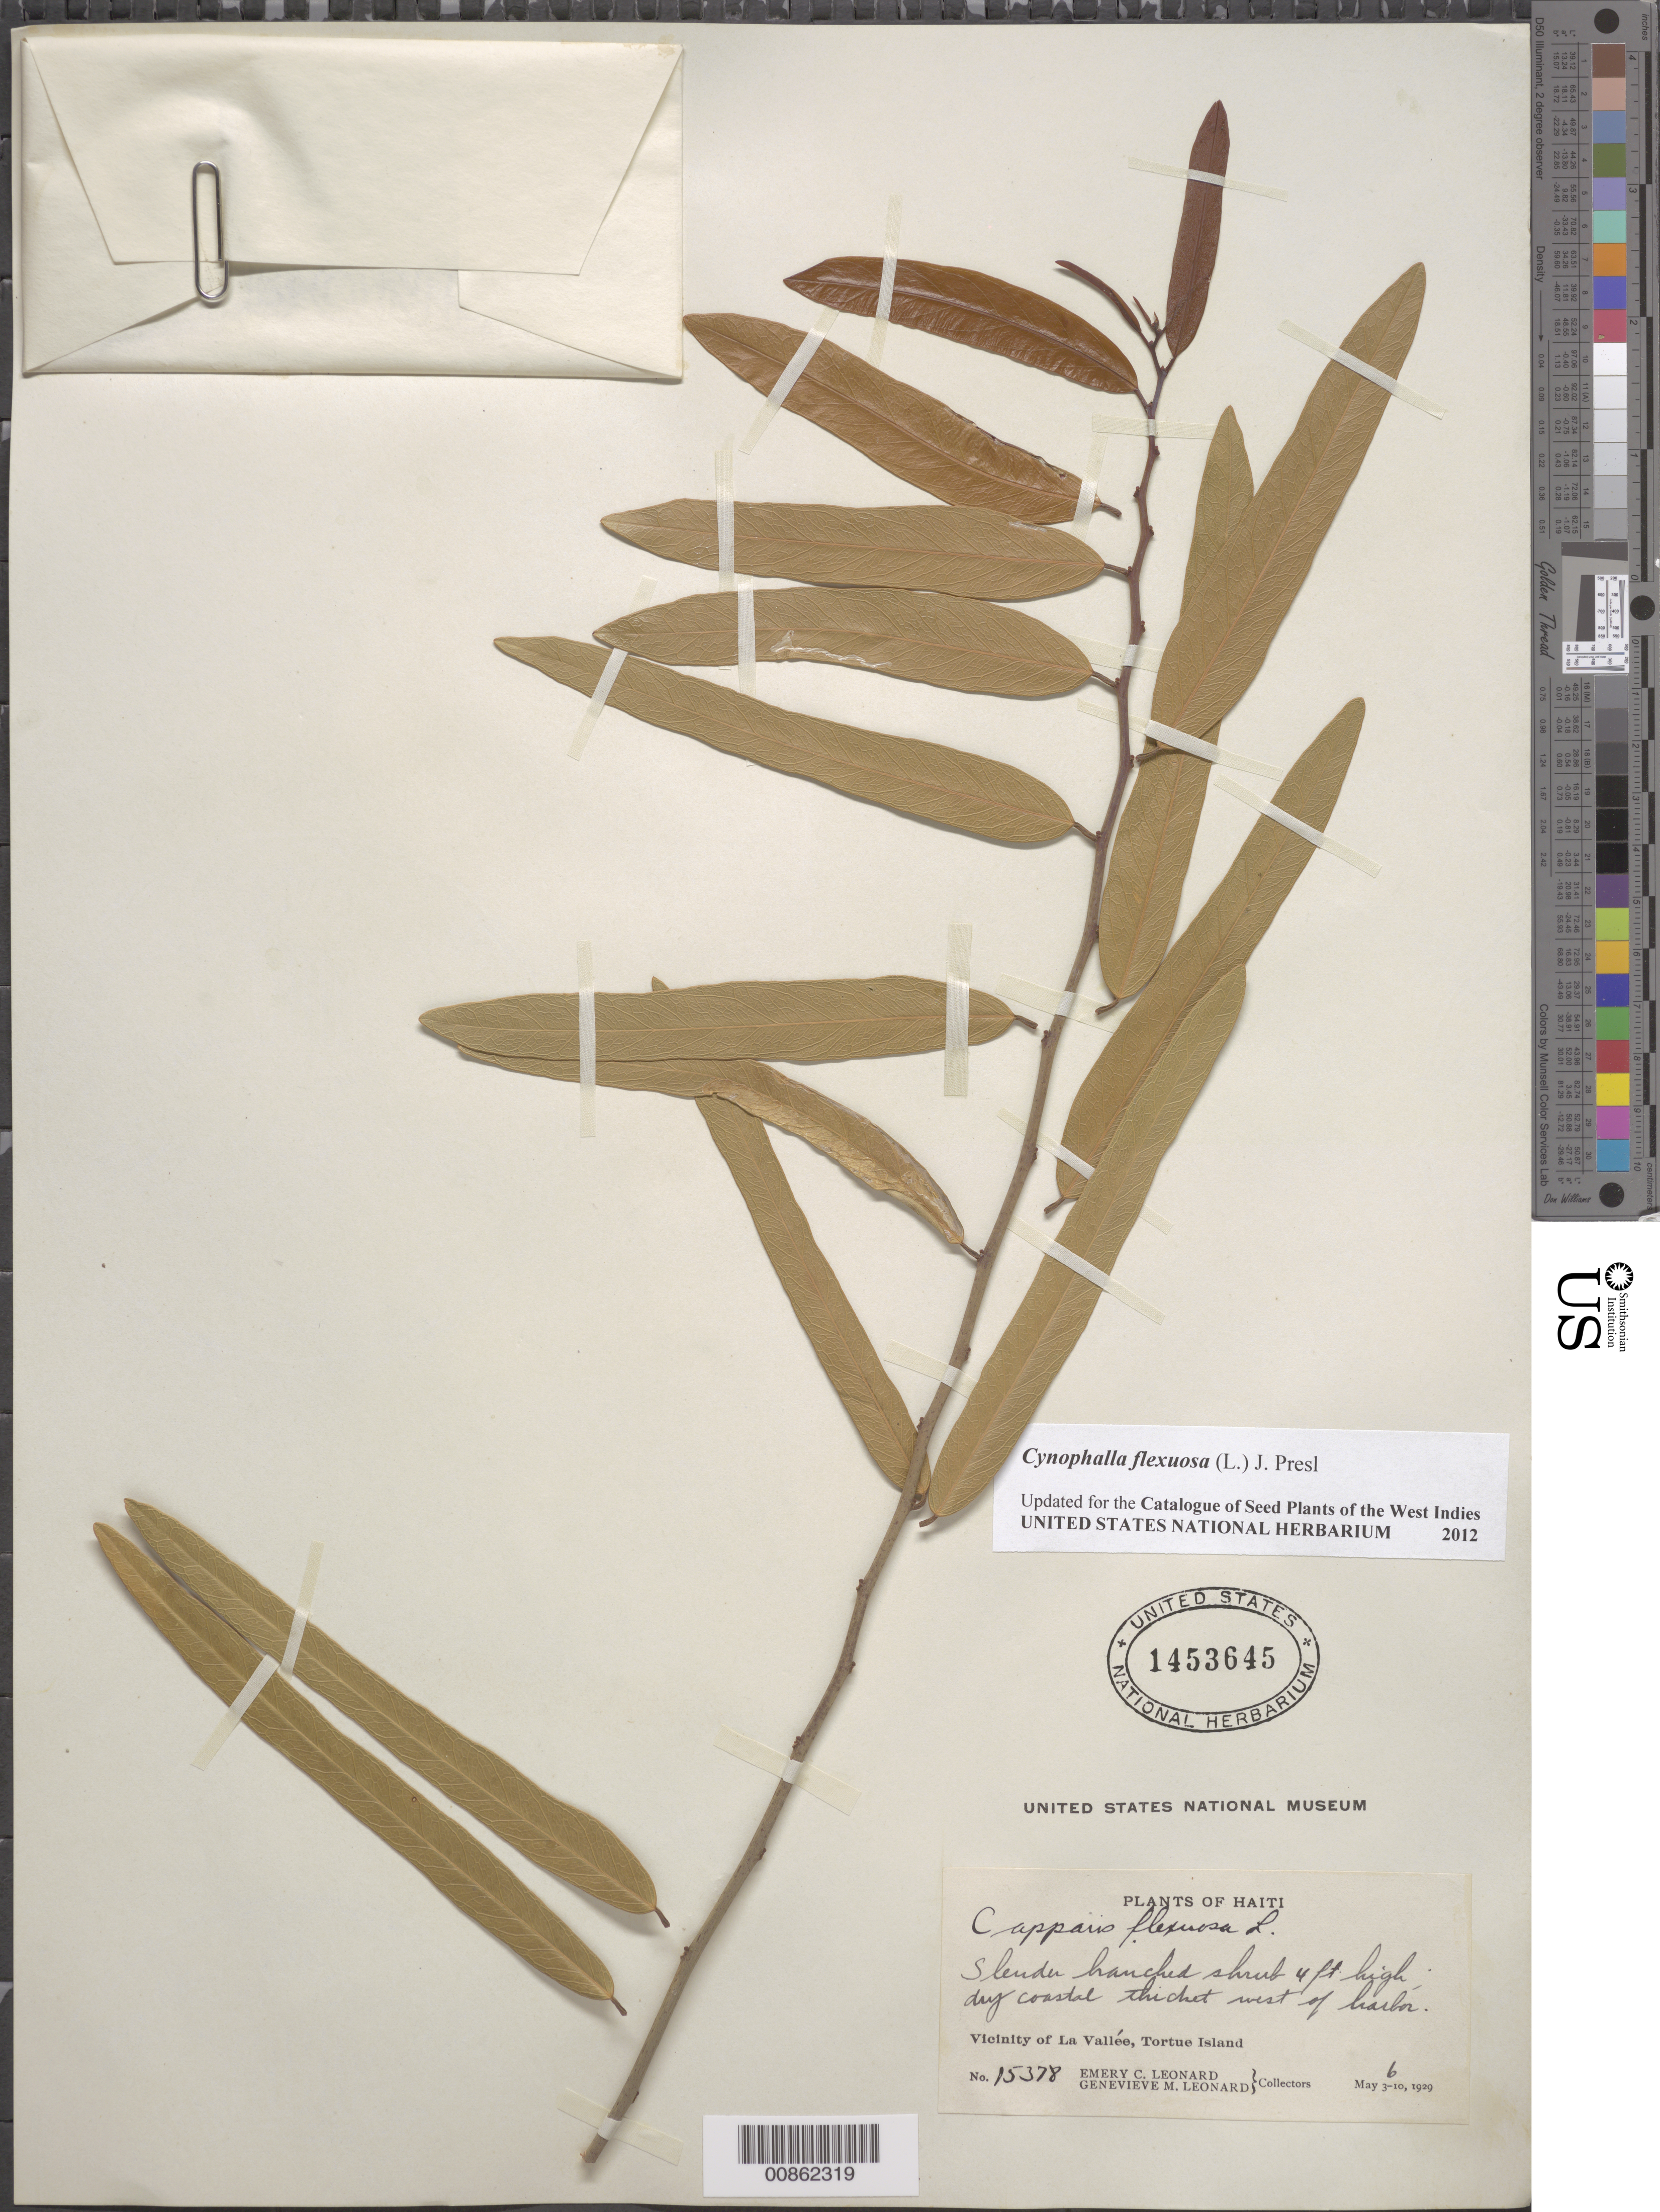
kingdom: Plantae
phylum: Tracheophyta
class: Magnoliopsida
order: Brassicales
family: Capparaceae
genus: Cynophalla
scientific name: Cynophalla flexuosa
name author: (L.) J. Presl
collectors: E. C. Leonard & G. M. Leonard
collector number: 15378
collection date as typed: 06 May 1929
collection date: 1929-05-06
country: Haiti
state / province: Nord-Óuest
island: Île de la Tortue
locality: Vicinity of La Vallée, Tortue Island. West of harbor.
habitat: Dry coastal thicket.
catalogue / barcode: US 1453645